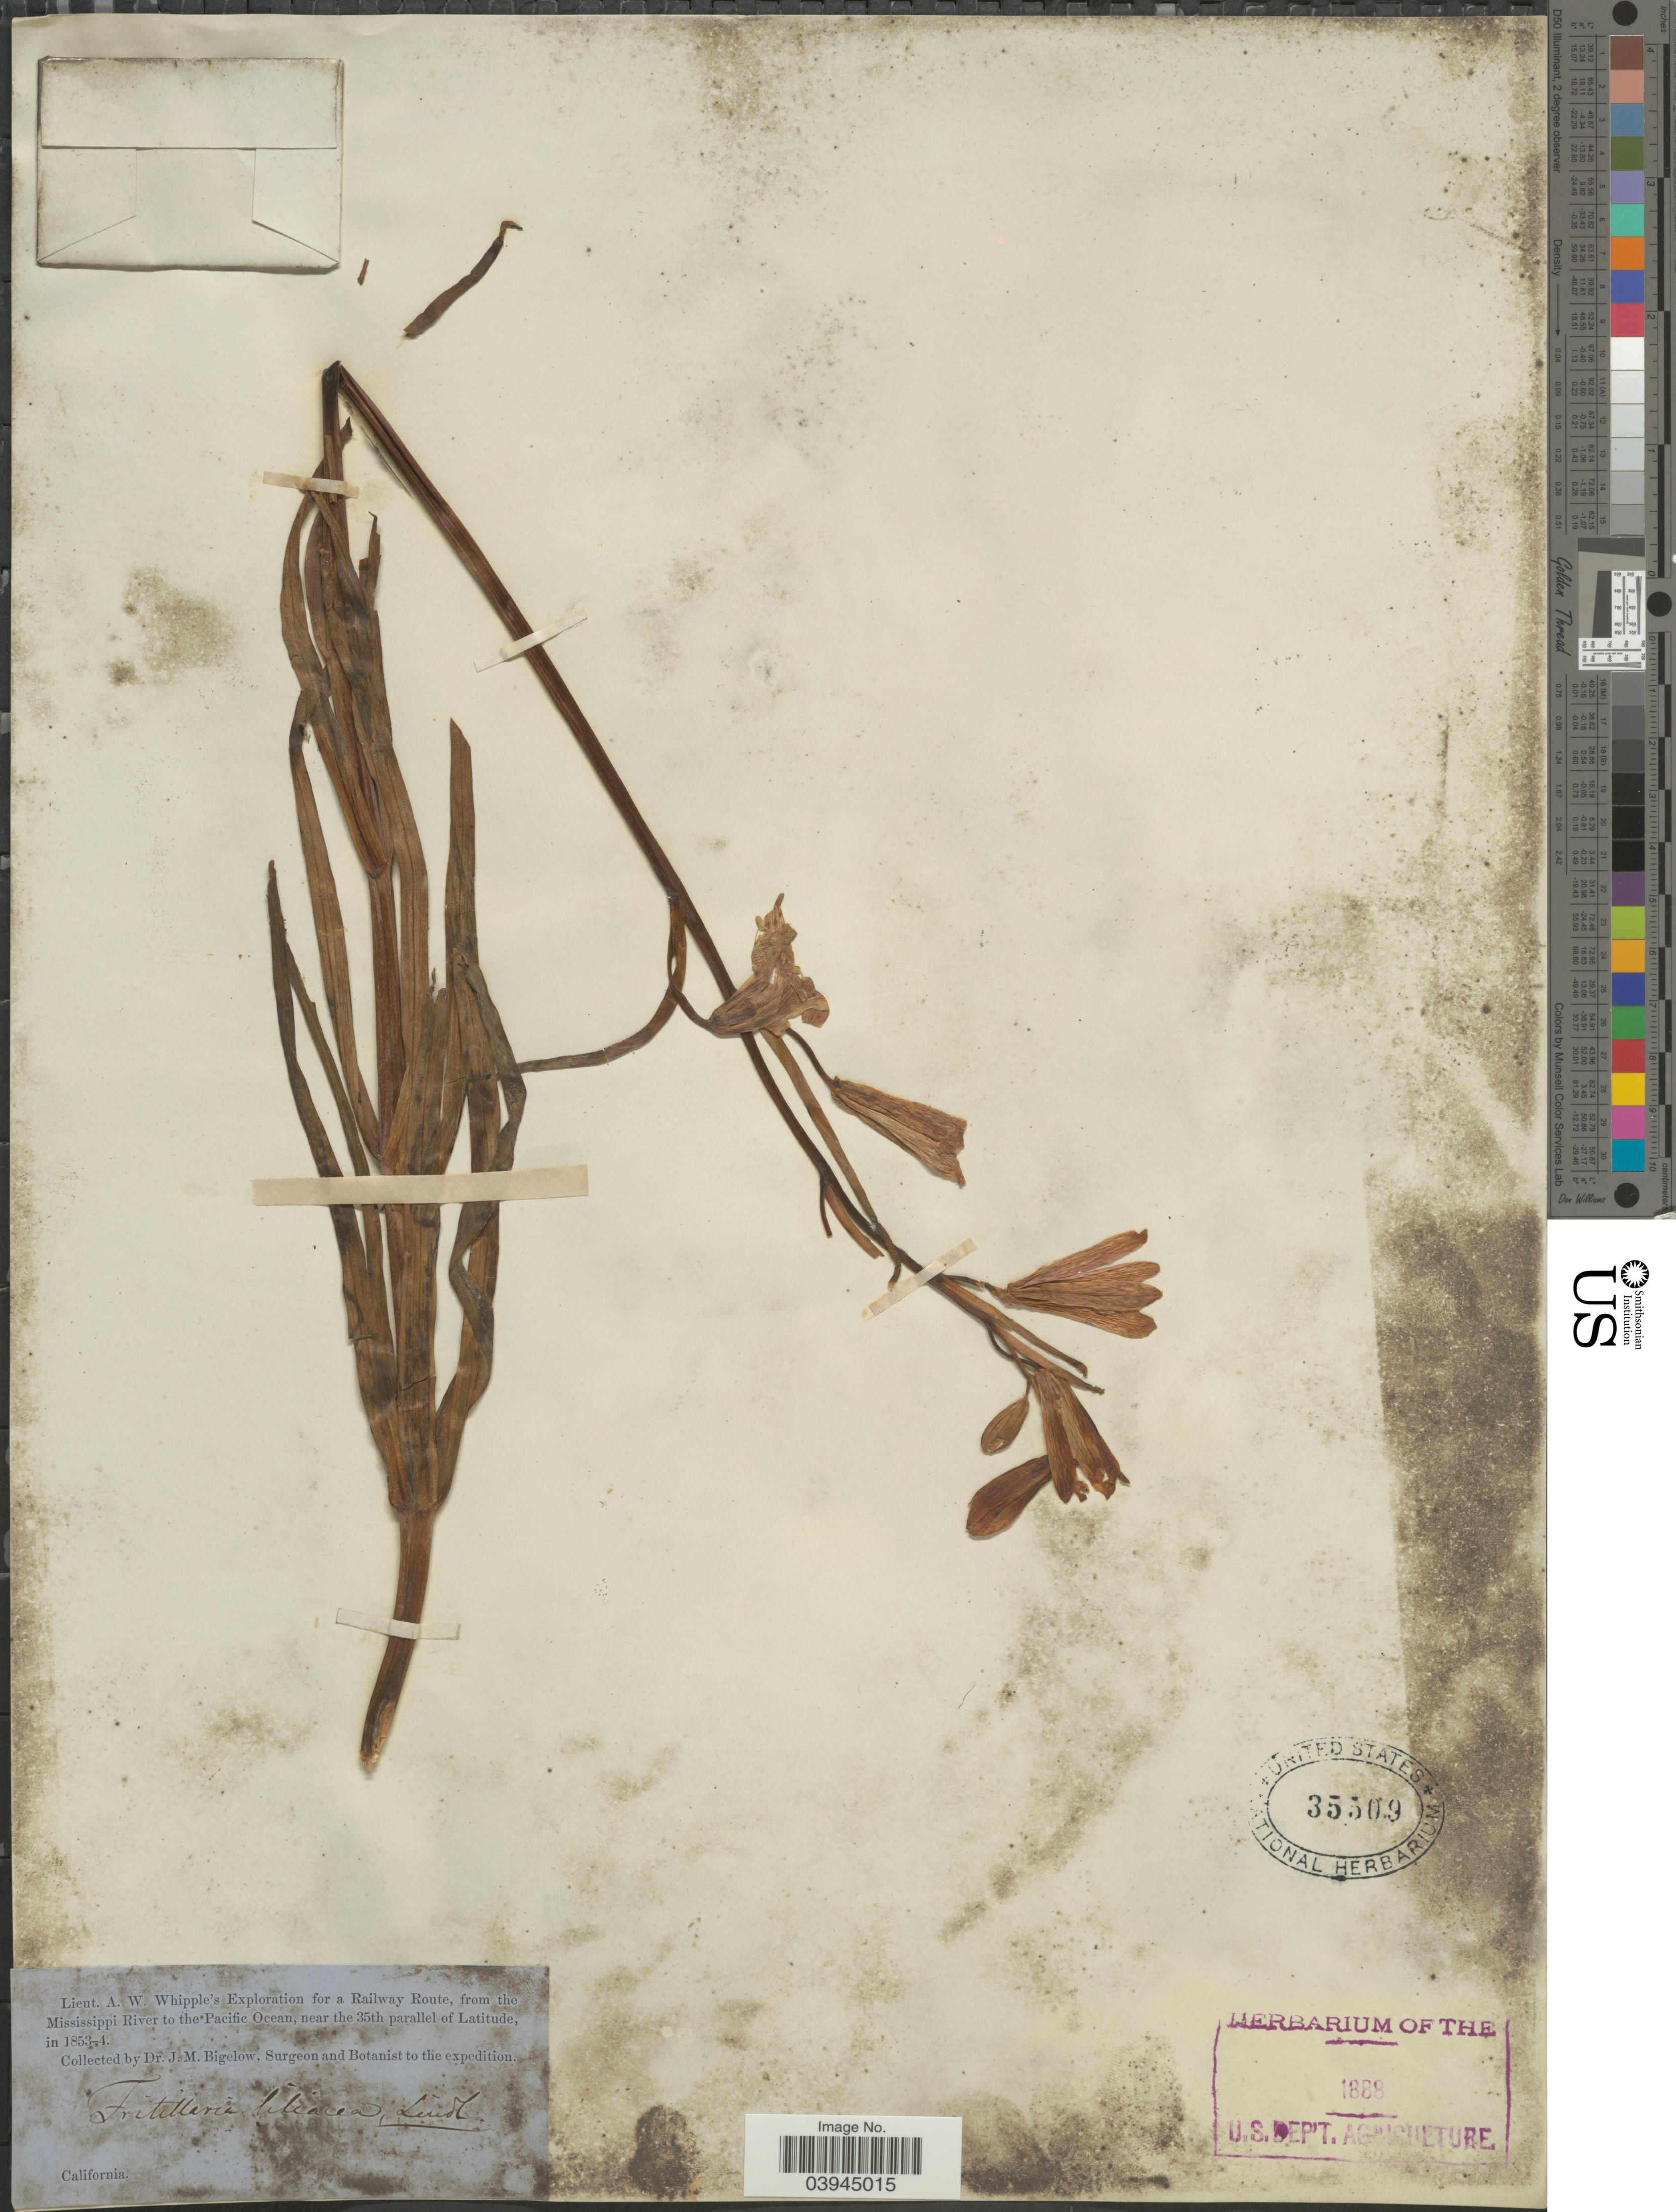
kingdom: Plantae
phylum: Tracheophyta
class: Liliopsida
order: Liliales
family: Liliaceae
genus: Fritillaria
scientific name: Fritillaria liliacea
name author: Lindl.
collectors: J. M. Bigelow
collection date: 1853/1854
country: United States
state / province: California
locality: From the Mississippi River to the Pacific Ocean, near the 35th parallel of Latitude.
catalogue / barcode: US 35509